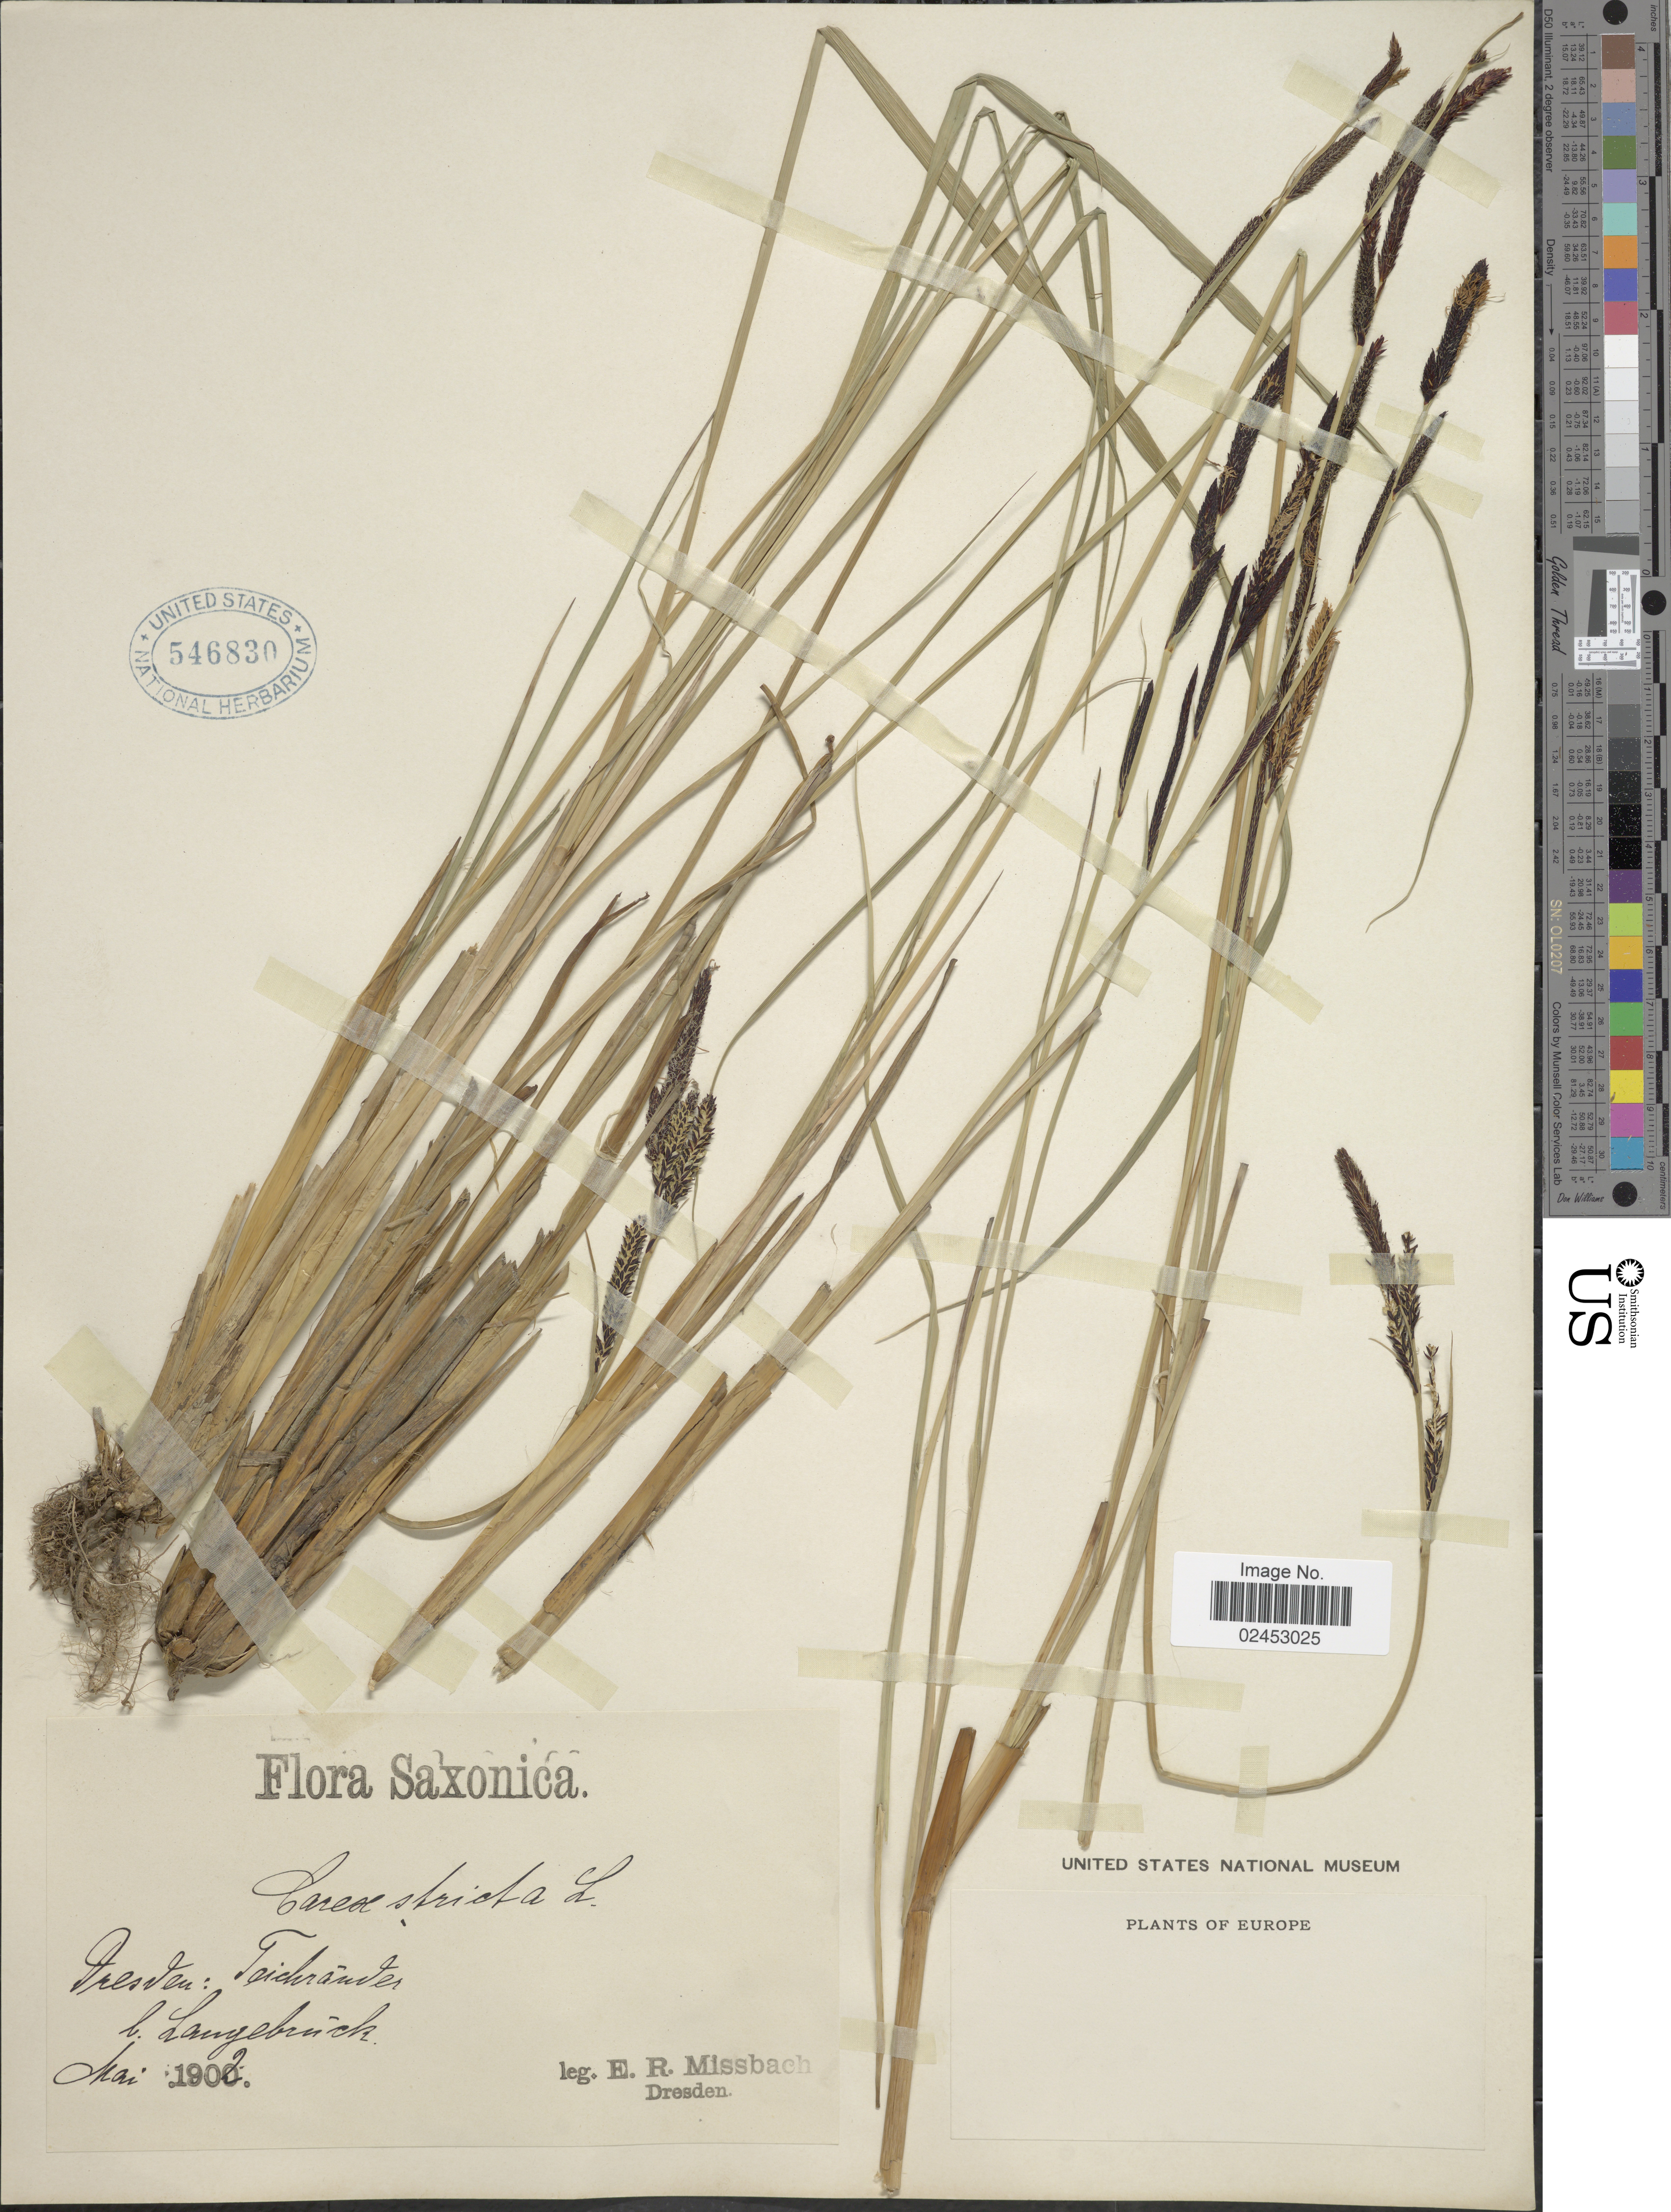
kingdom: Plantae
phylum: Tracheophyta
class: Liliopsida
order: Poales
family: Cyperaceae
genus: Carex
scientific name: Carex stricta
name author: Lam.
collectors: E. Missbach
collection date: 1902-05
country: Germany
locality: Europe, Saxonica, Dresden: Teichrander l. Langebrück.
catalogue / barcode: US 546830